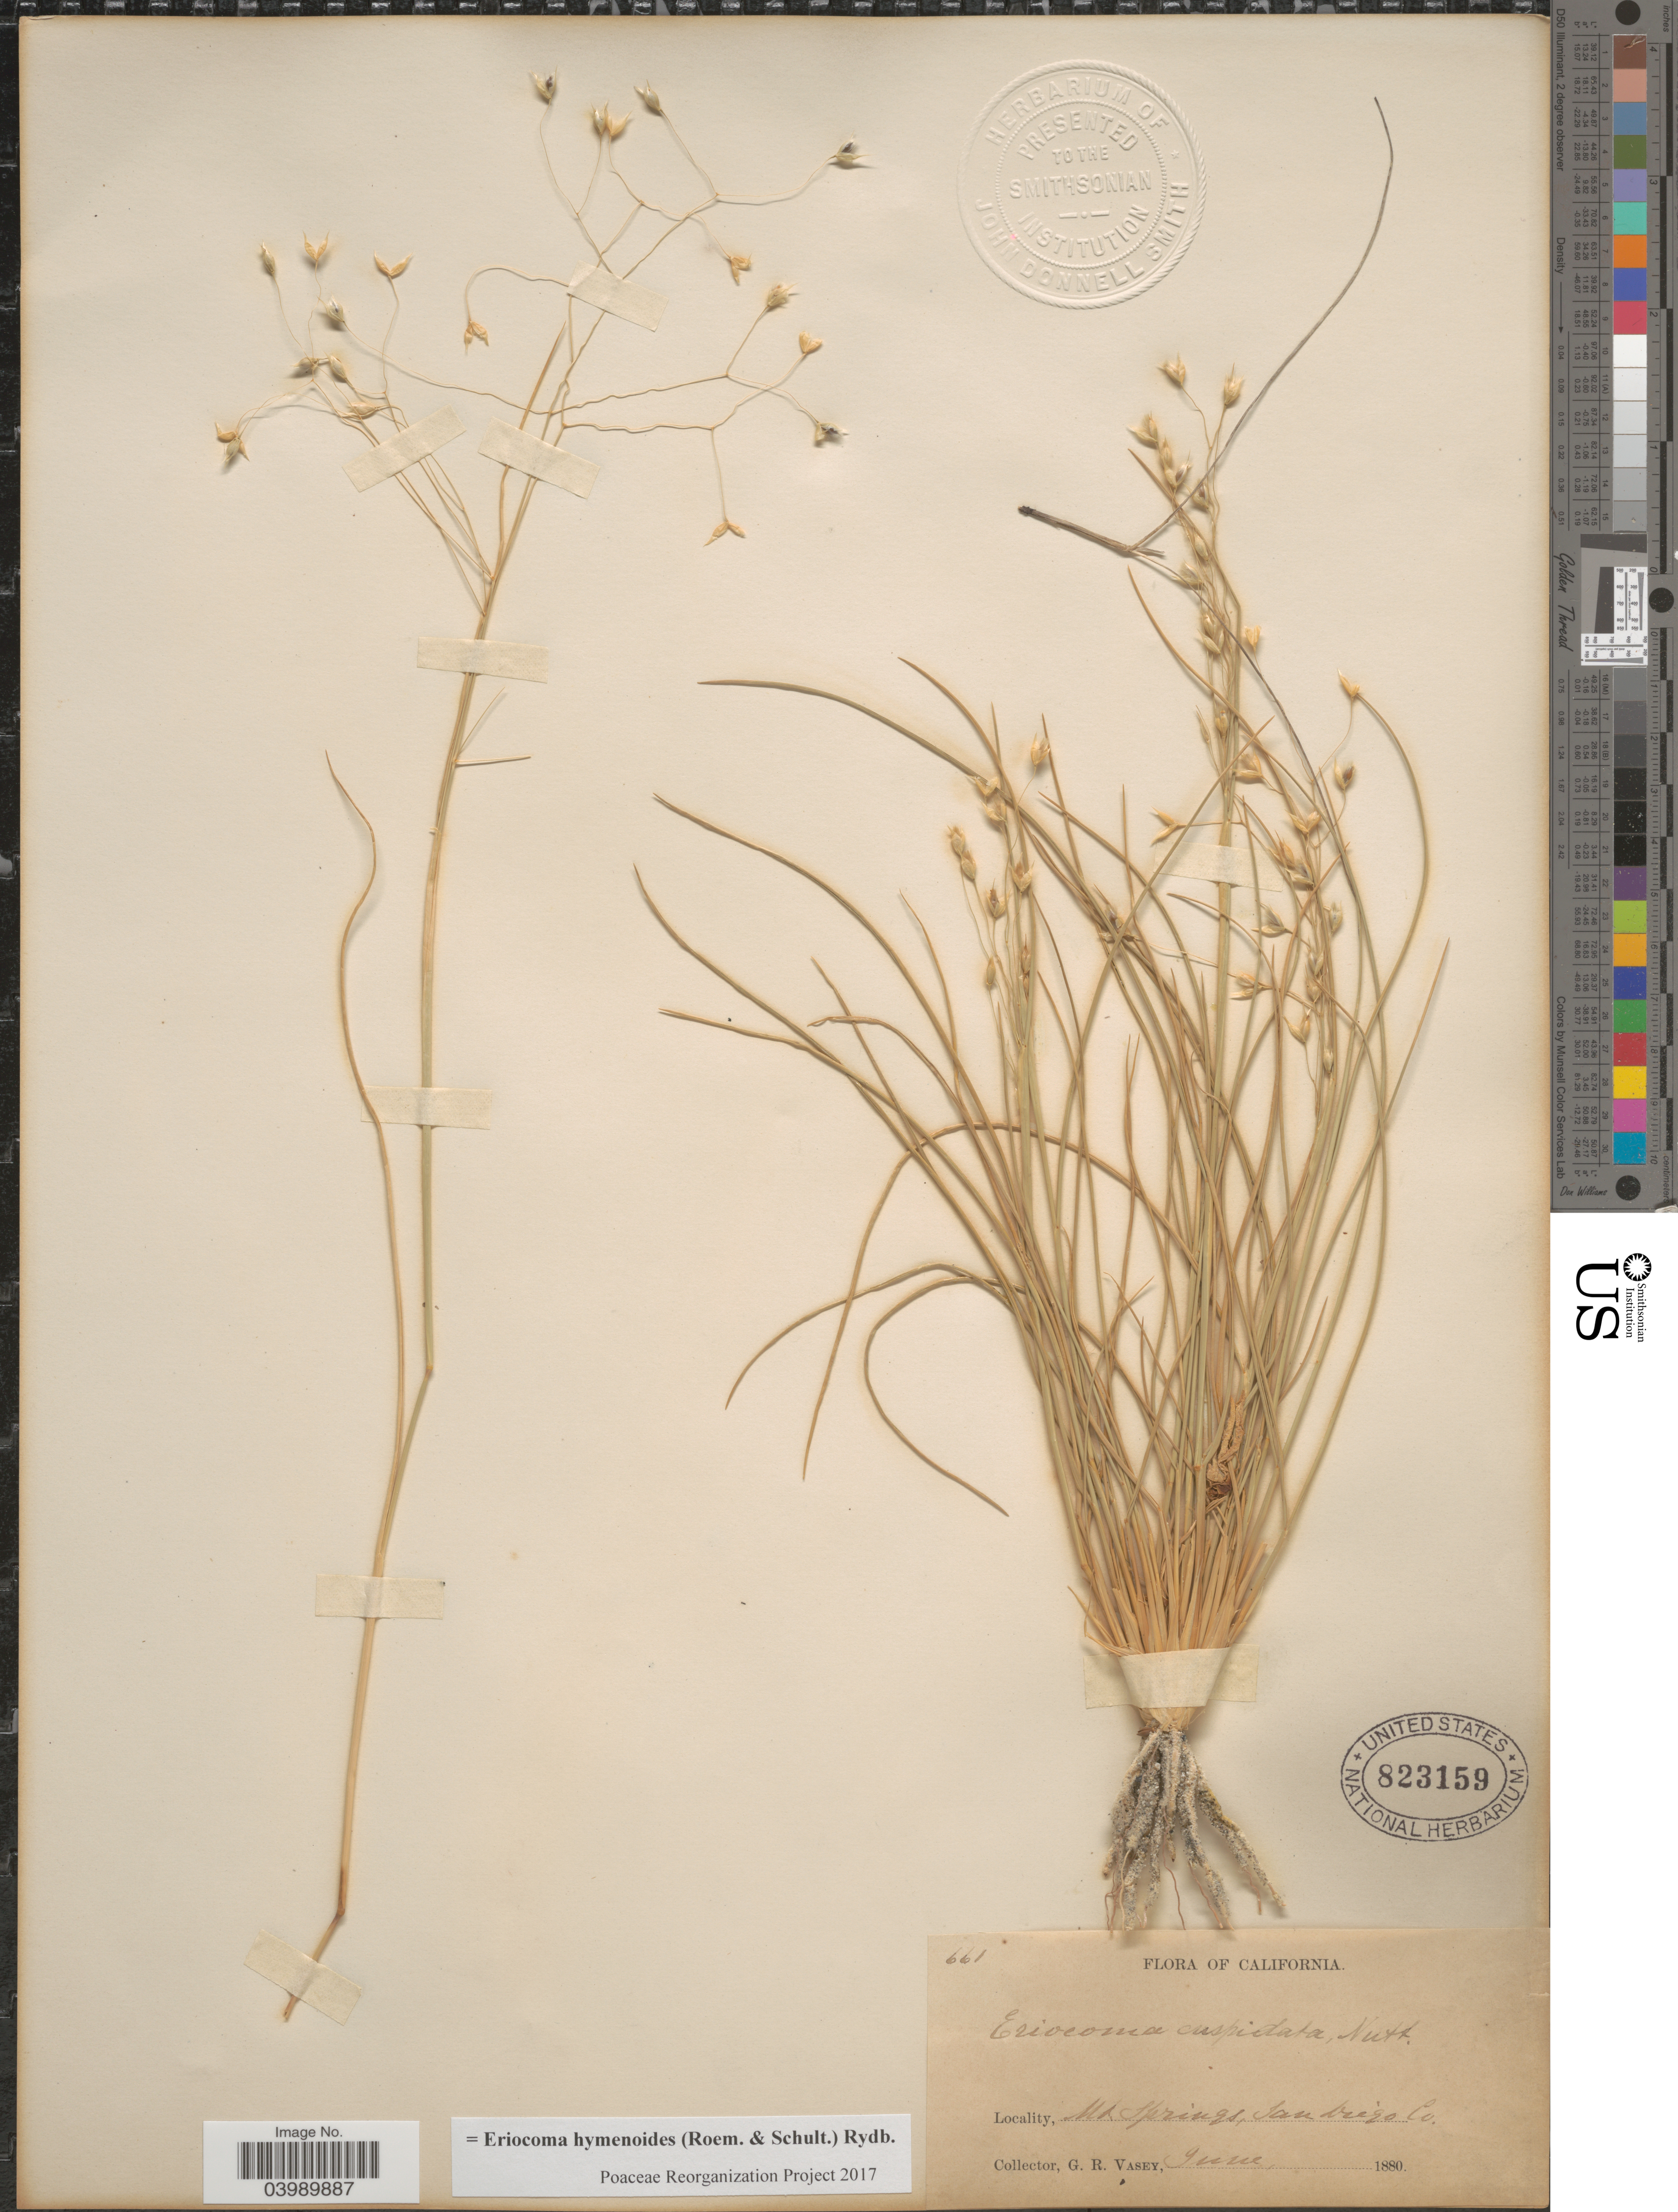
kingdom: Plantae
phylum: Tracheophyta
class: Liliopsida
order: Poales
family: Poaceae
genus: Eriocoma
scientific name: Eriocoma hymenoides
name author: (Roem. & Schult.) Rydb.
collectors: G. R. Vasey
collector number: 661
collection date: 1880-06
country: United States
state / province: California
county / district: San Diego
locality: Mt. Springs, San Diego Co.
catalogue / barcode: US 823159